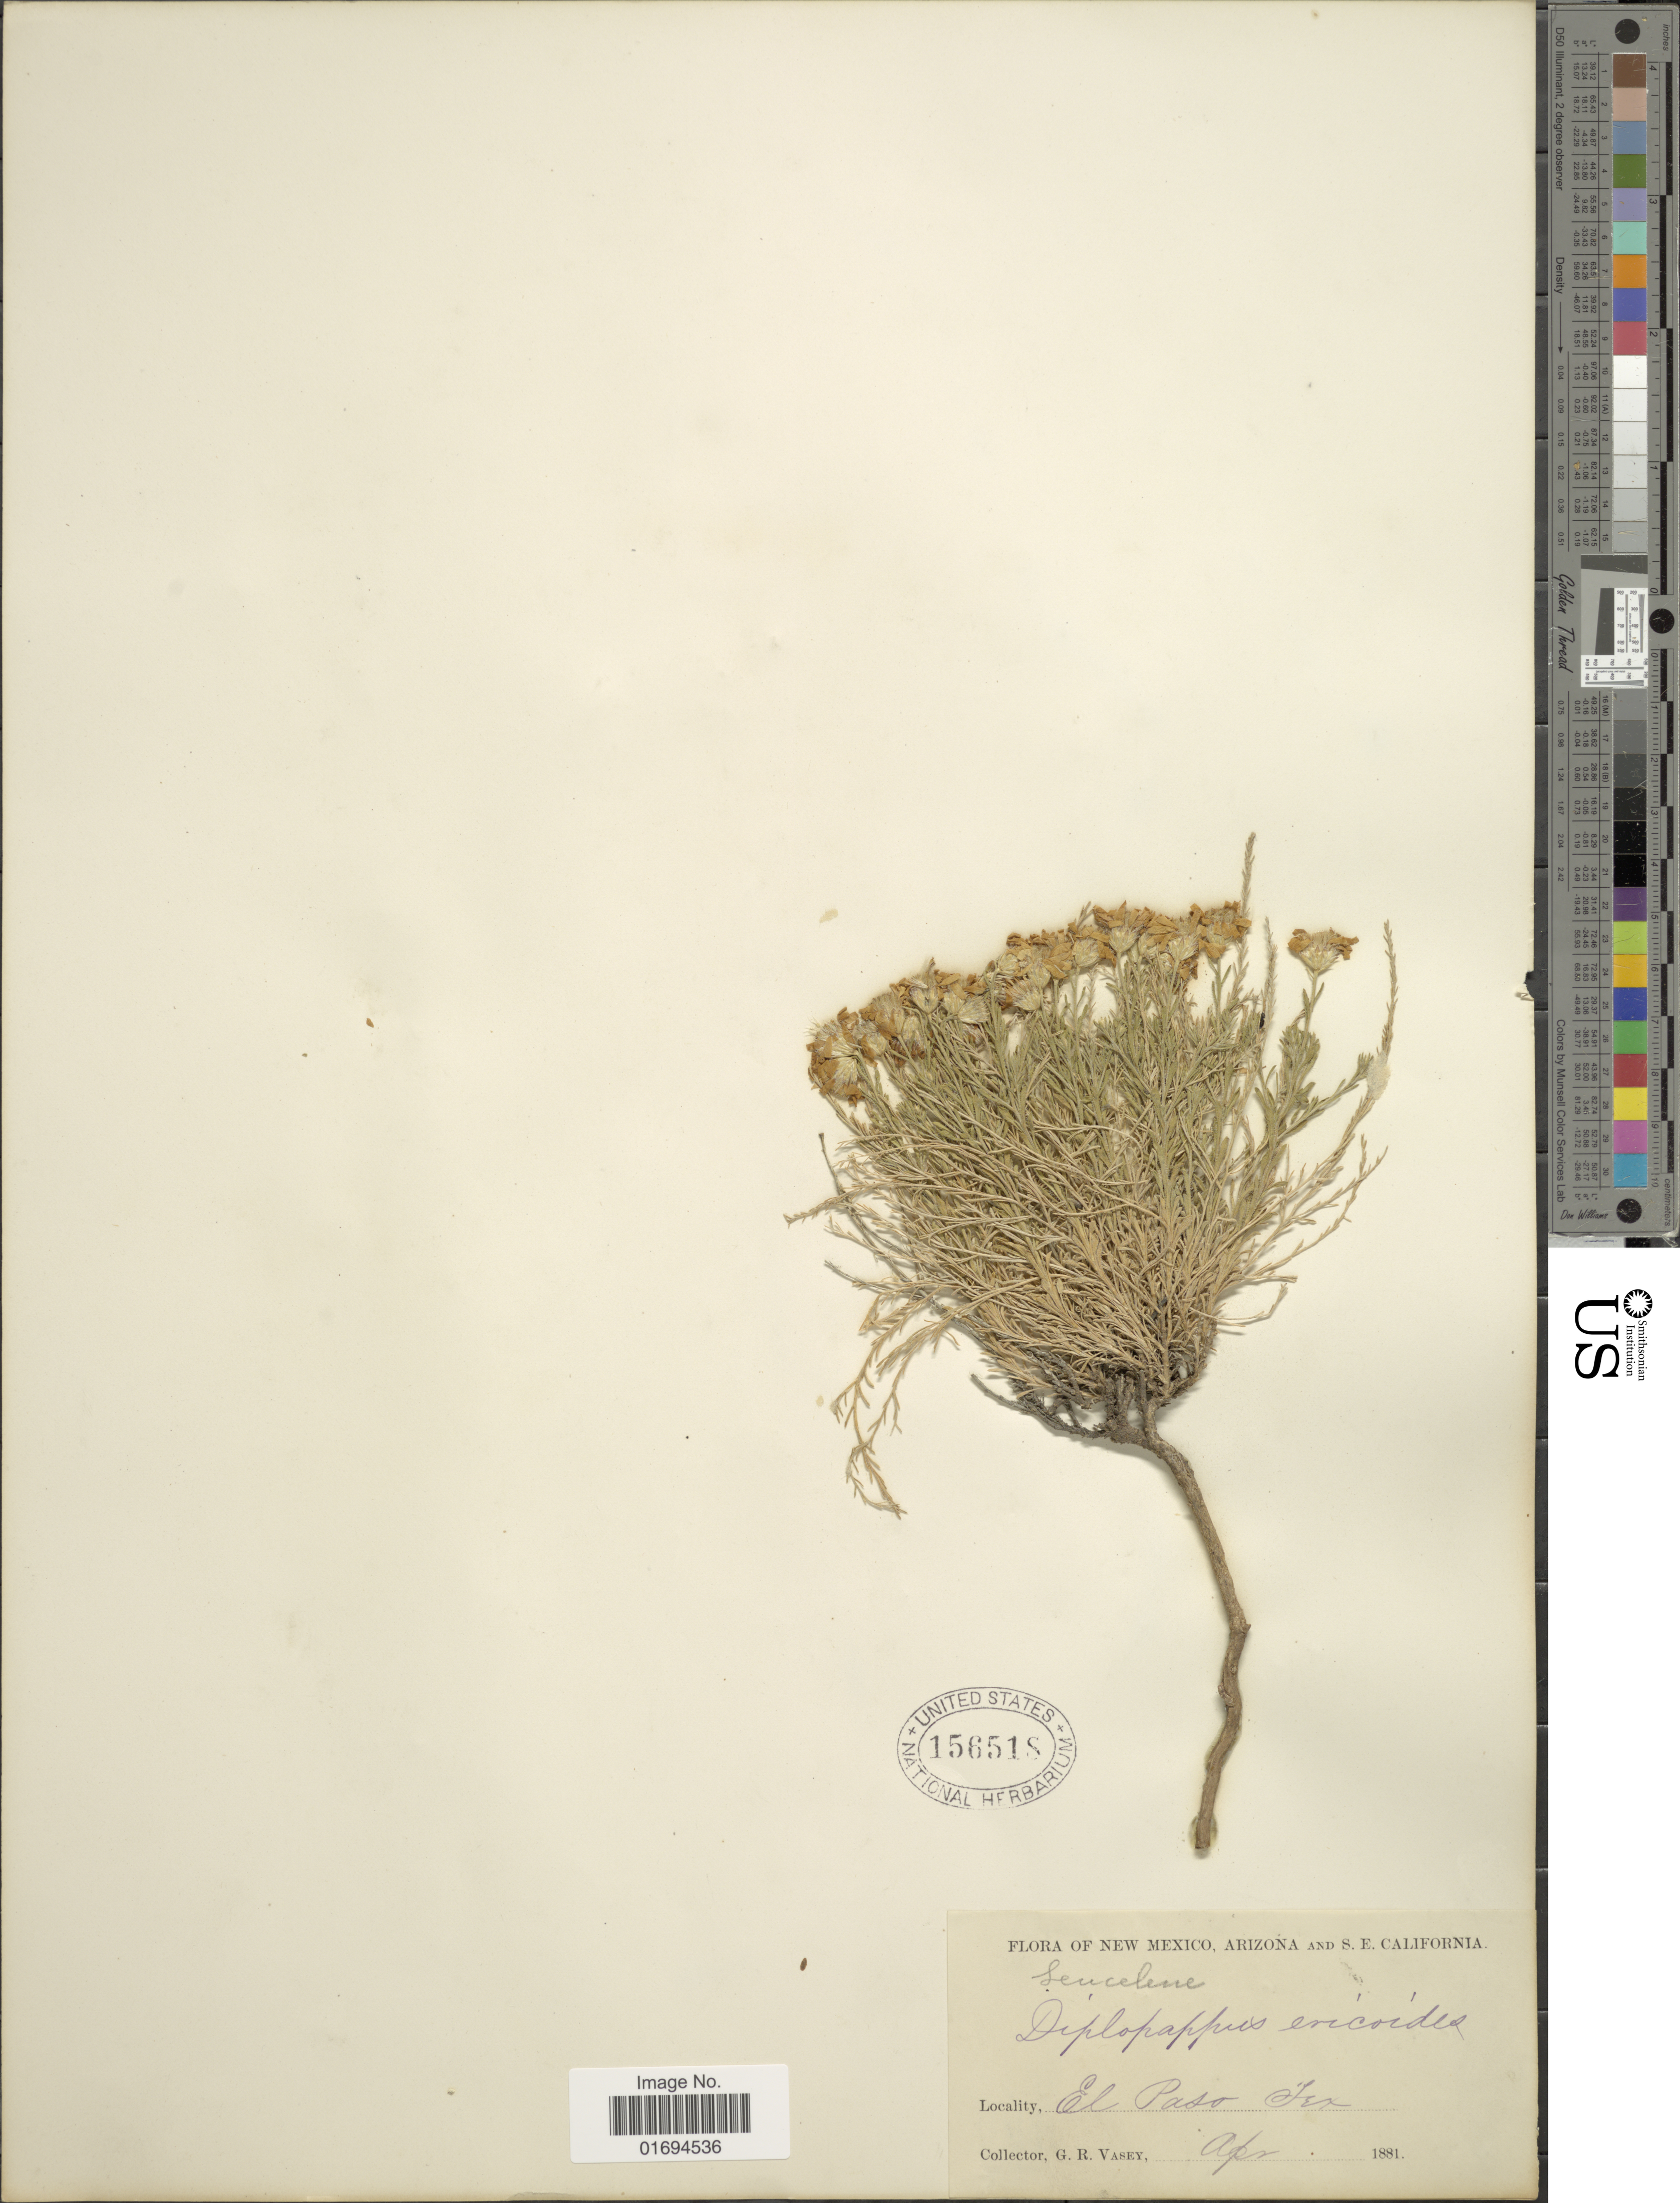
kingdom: Plantae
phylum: Tracheophyta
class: Magnoliopsida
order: Asterales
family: Asteraceae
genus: Chaetopappa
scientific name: Chaetopappa ericoides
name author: (Torr.) G.L. Nesom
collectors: G. R. Vasey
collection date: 1881-04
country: United States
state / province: Texas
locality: El Paso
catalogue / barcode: US 156518